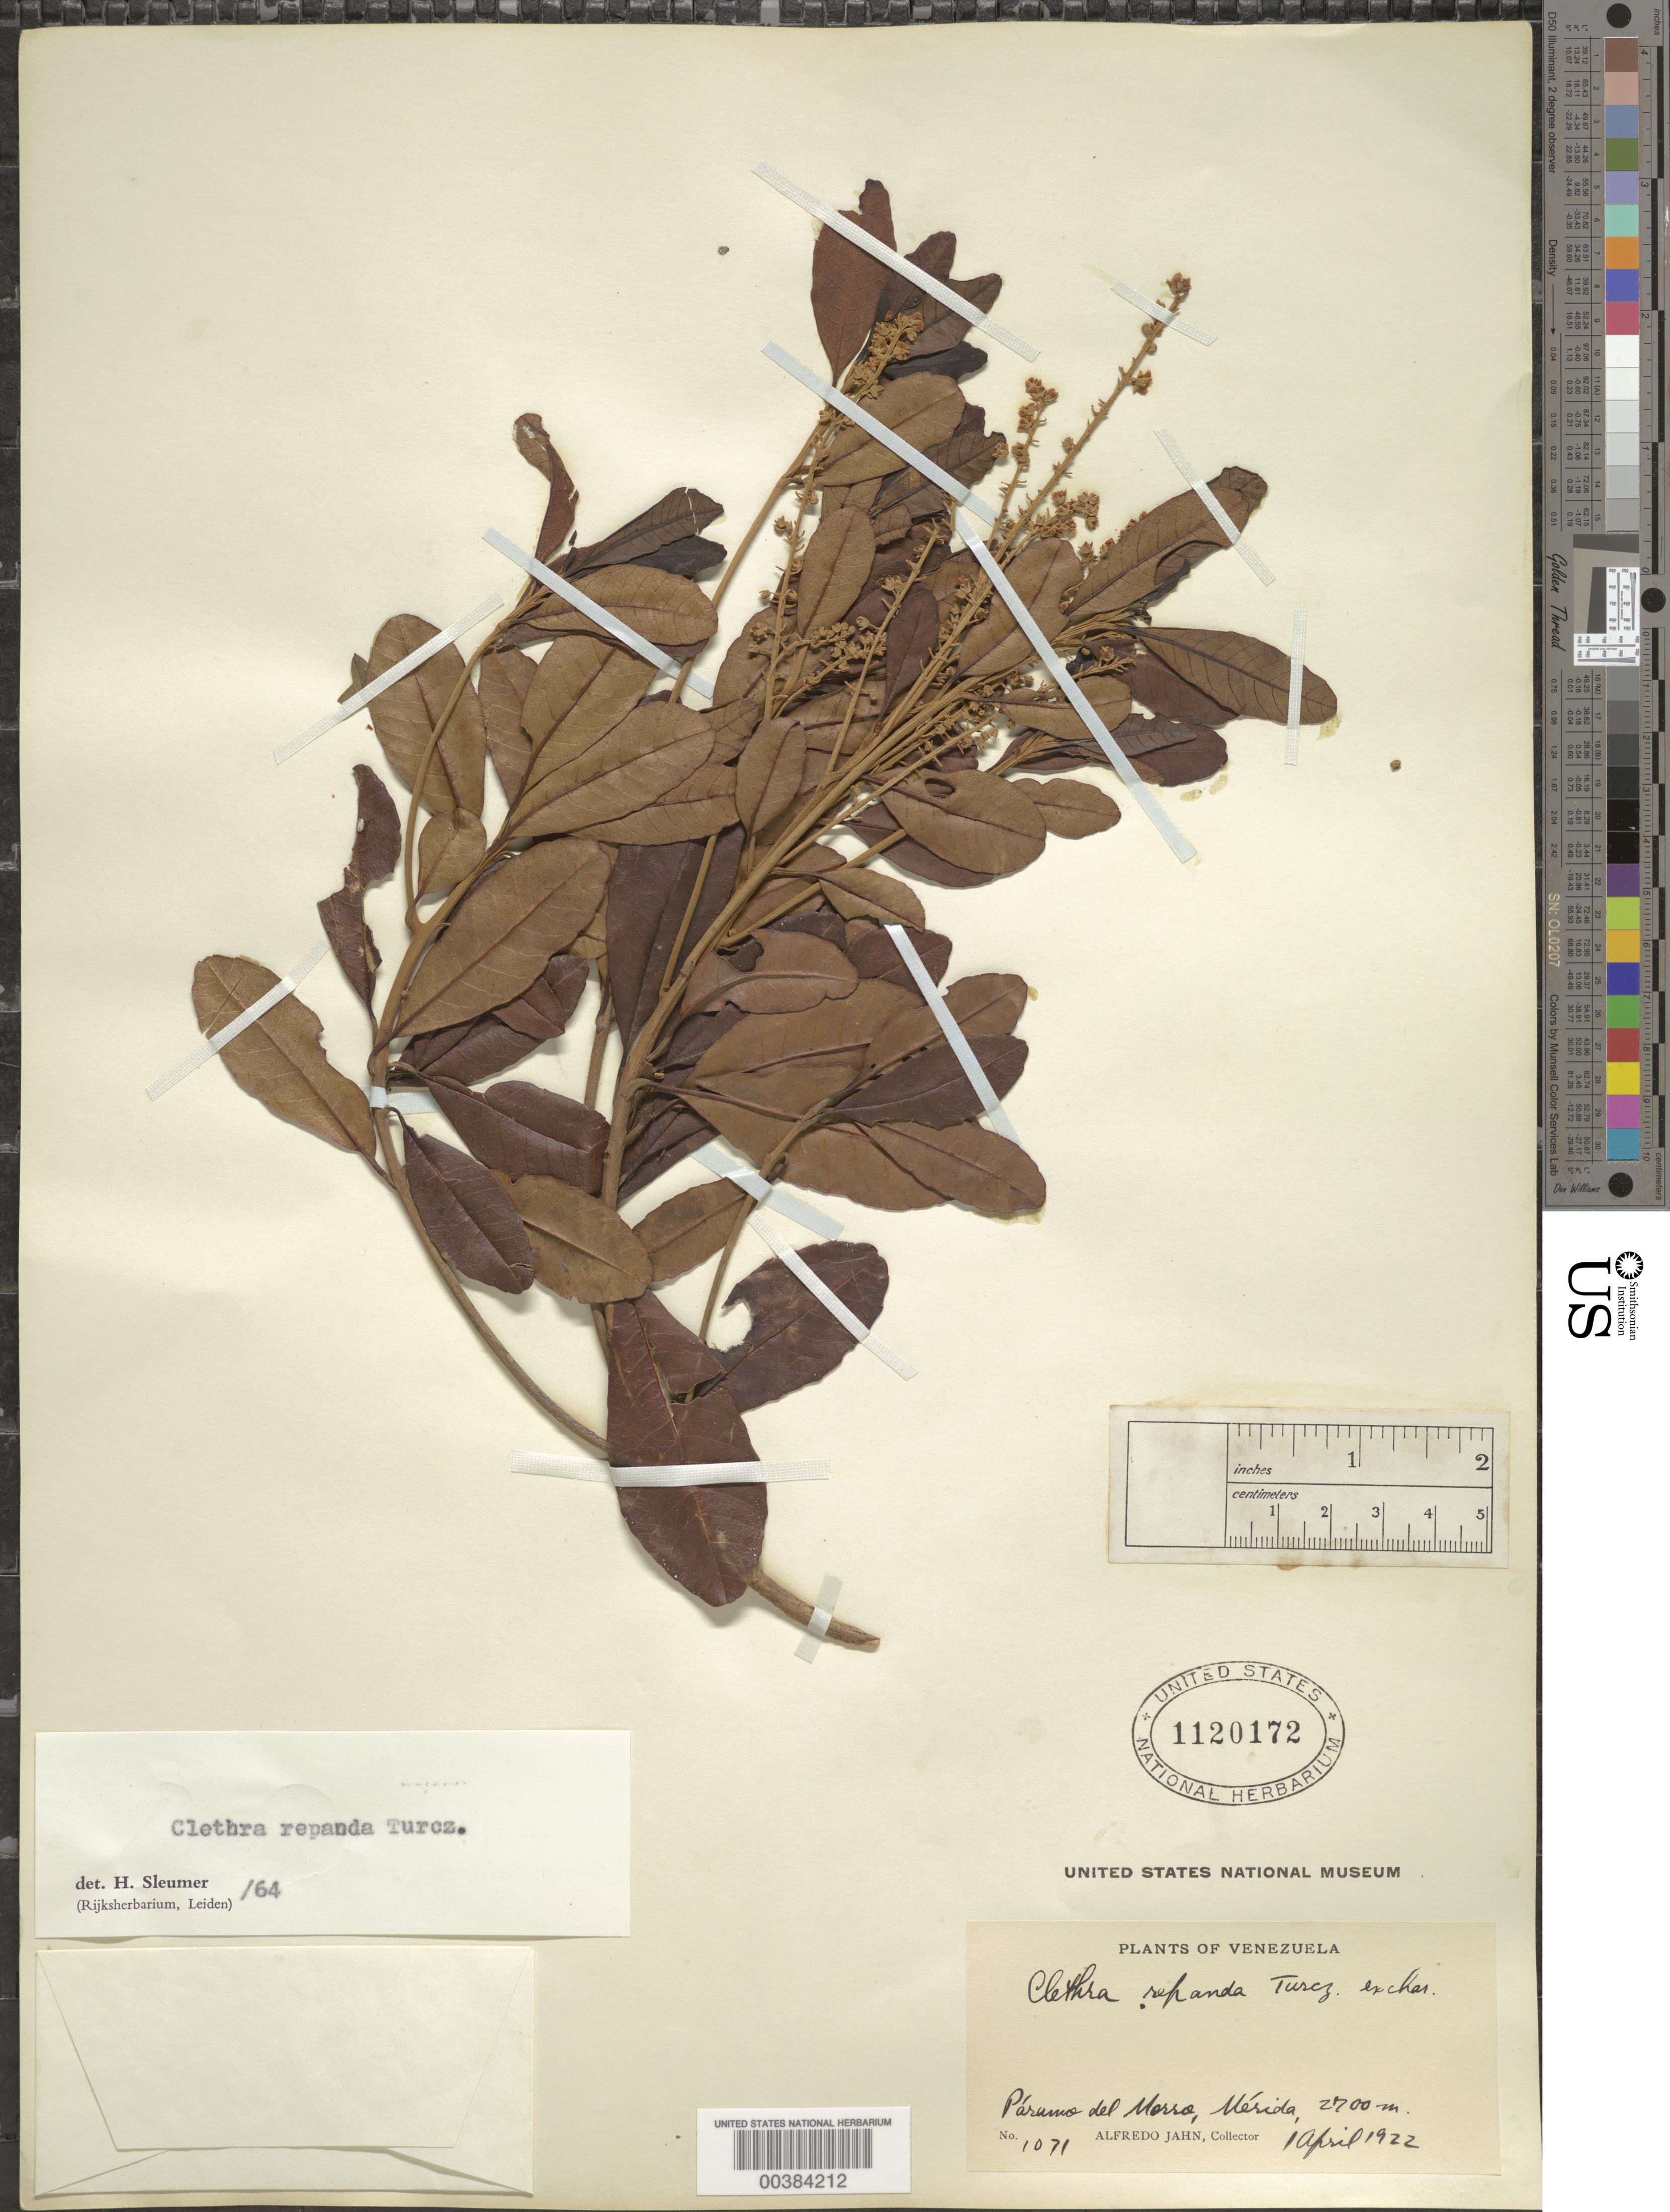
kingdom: Plantae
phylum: Tracheophyta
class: Magnoliopsida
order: Ericales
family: Clethraceae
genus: Clethra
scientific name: Clethra repanda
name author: Turcz.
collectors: A. Jahn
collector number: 1071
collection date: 1922-04-01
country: Venezuela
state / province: Mérida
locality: Páramo del Morro.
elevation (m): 2700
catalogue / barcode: US 1120172